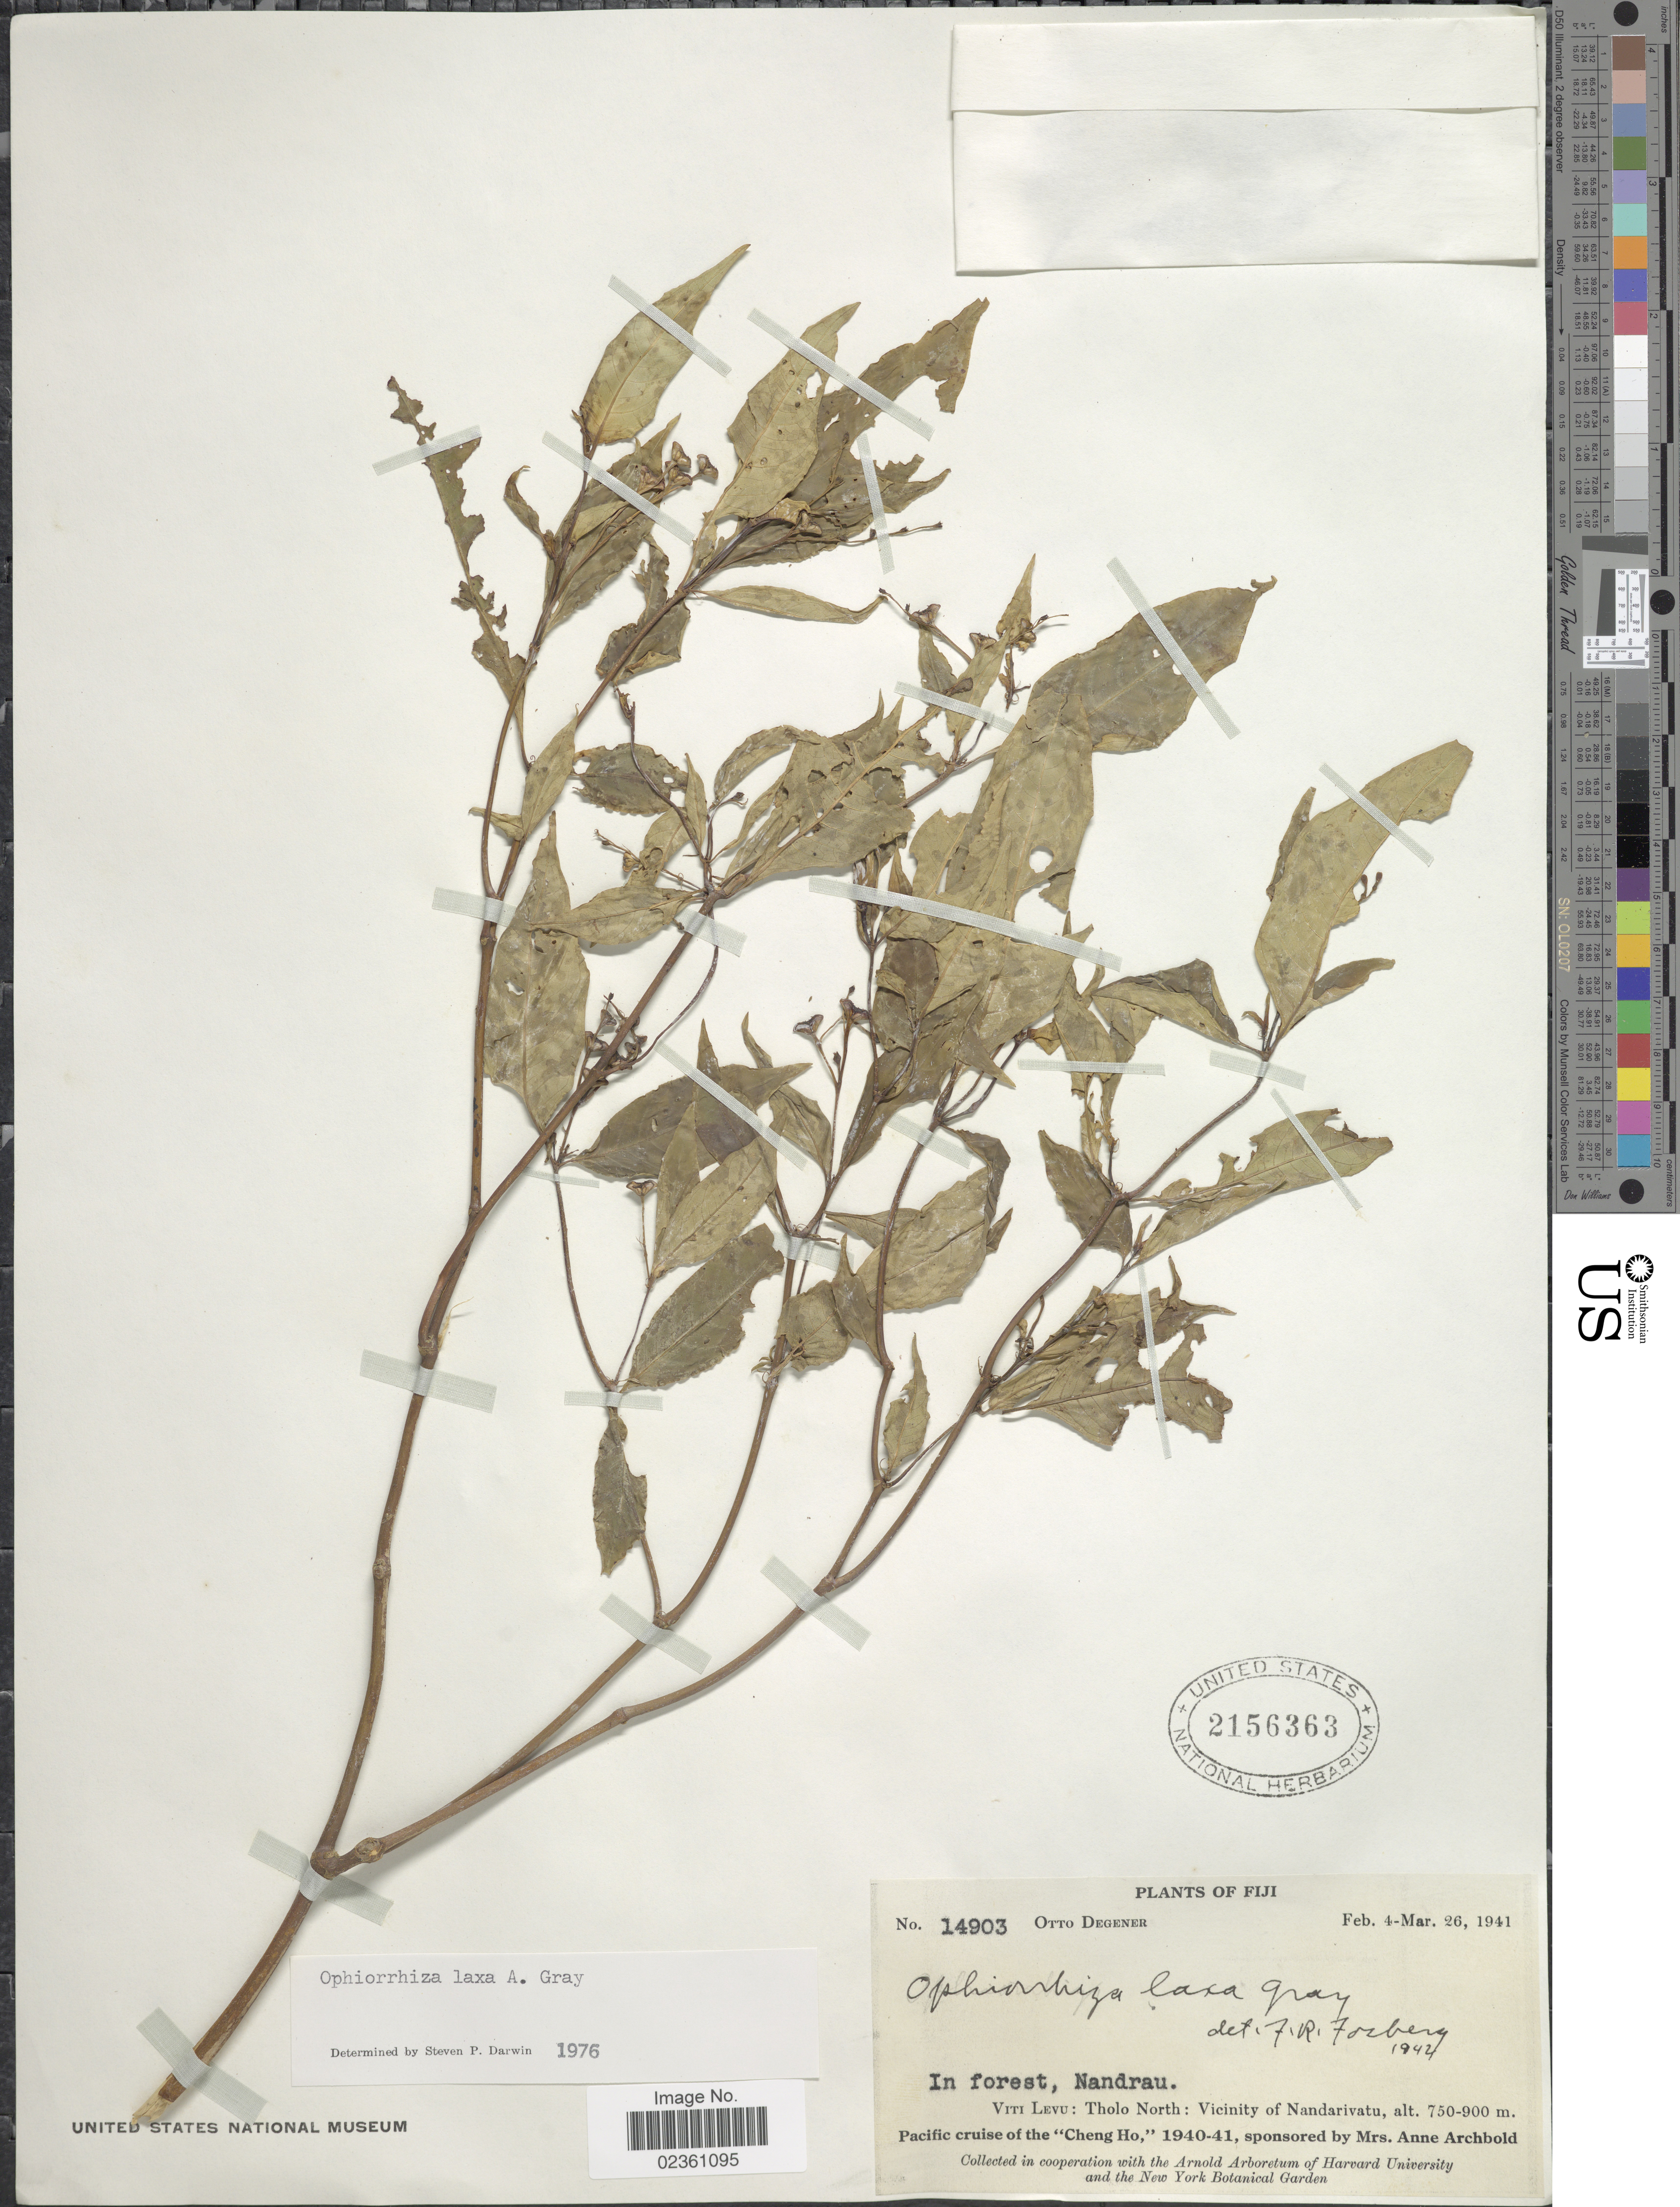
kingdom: Plantae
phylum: Tracheophyta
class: Magnoliopsida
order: Gentianales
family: Rubiaceae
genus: Ophiorrhiza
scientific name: Ophiorrhiza laxa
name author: A. Gray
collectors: O. Degener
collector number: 14903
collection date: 1941-02-04/1941-03-26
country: Fiji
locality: In forest, Nandrau, Viti Levu: Tholo North: Vicinity of Nandarivatu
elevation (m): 750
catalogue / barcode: US 2156363